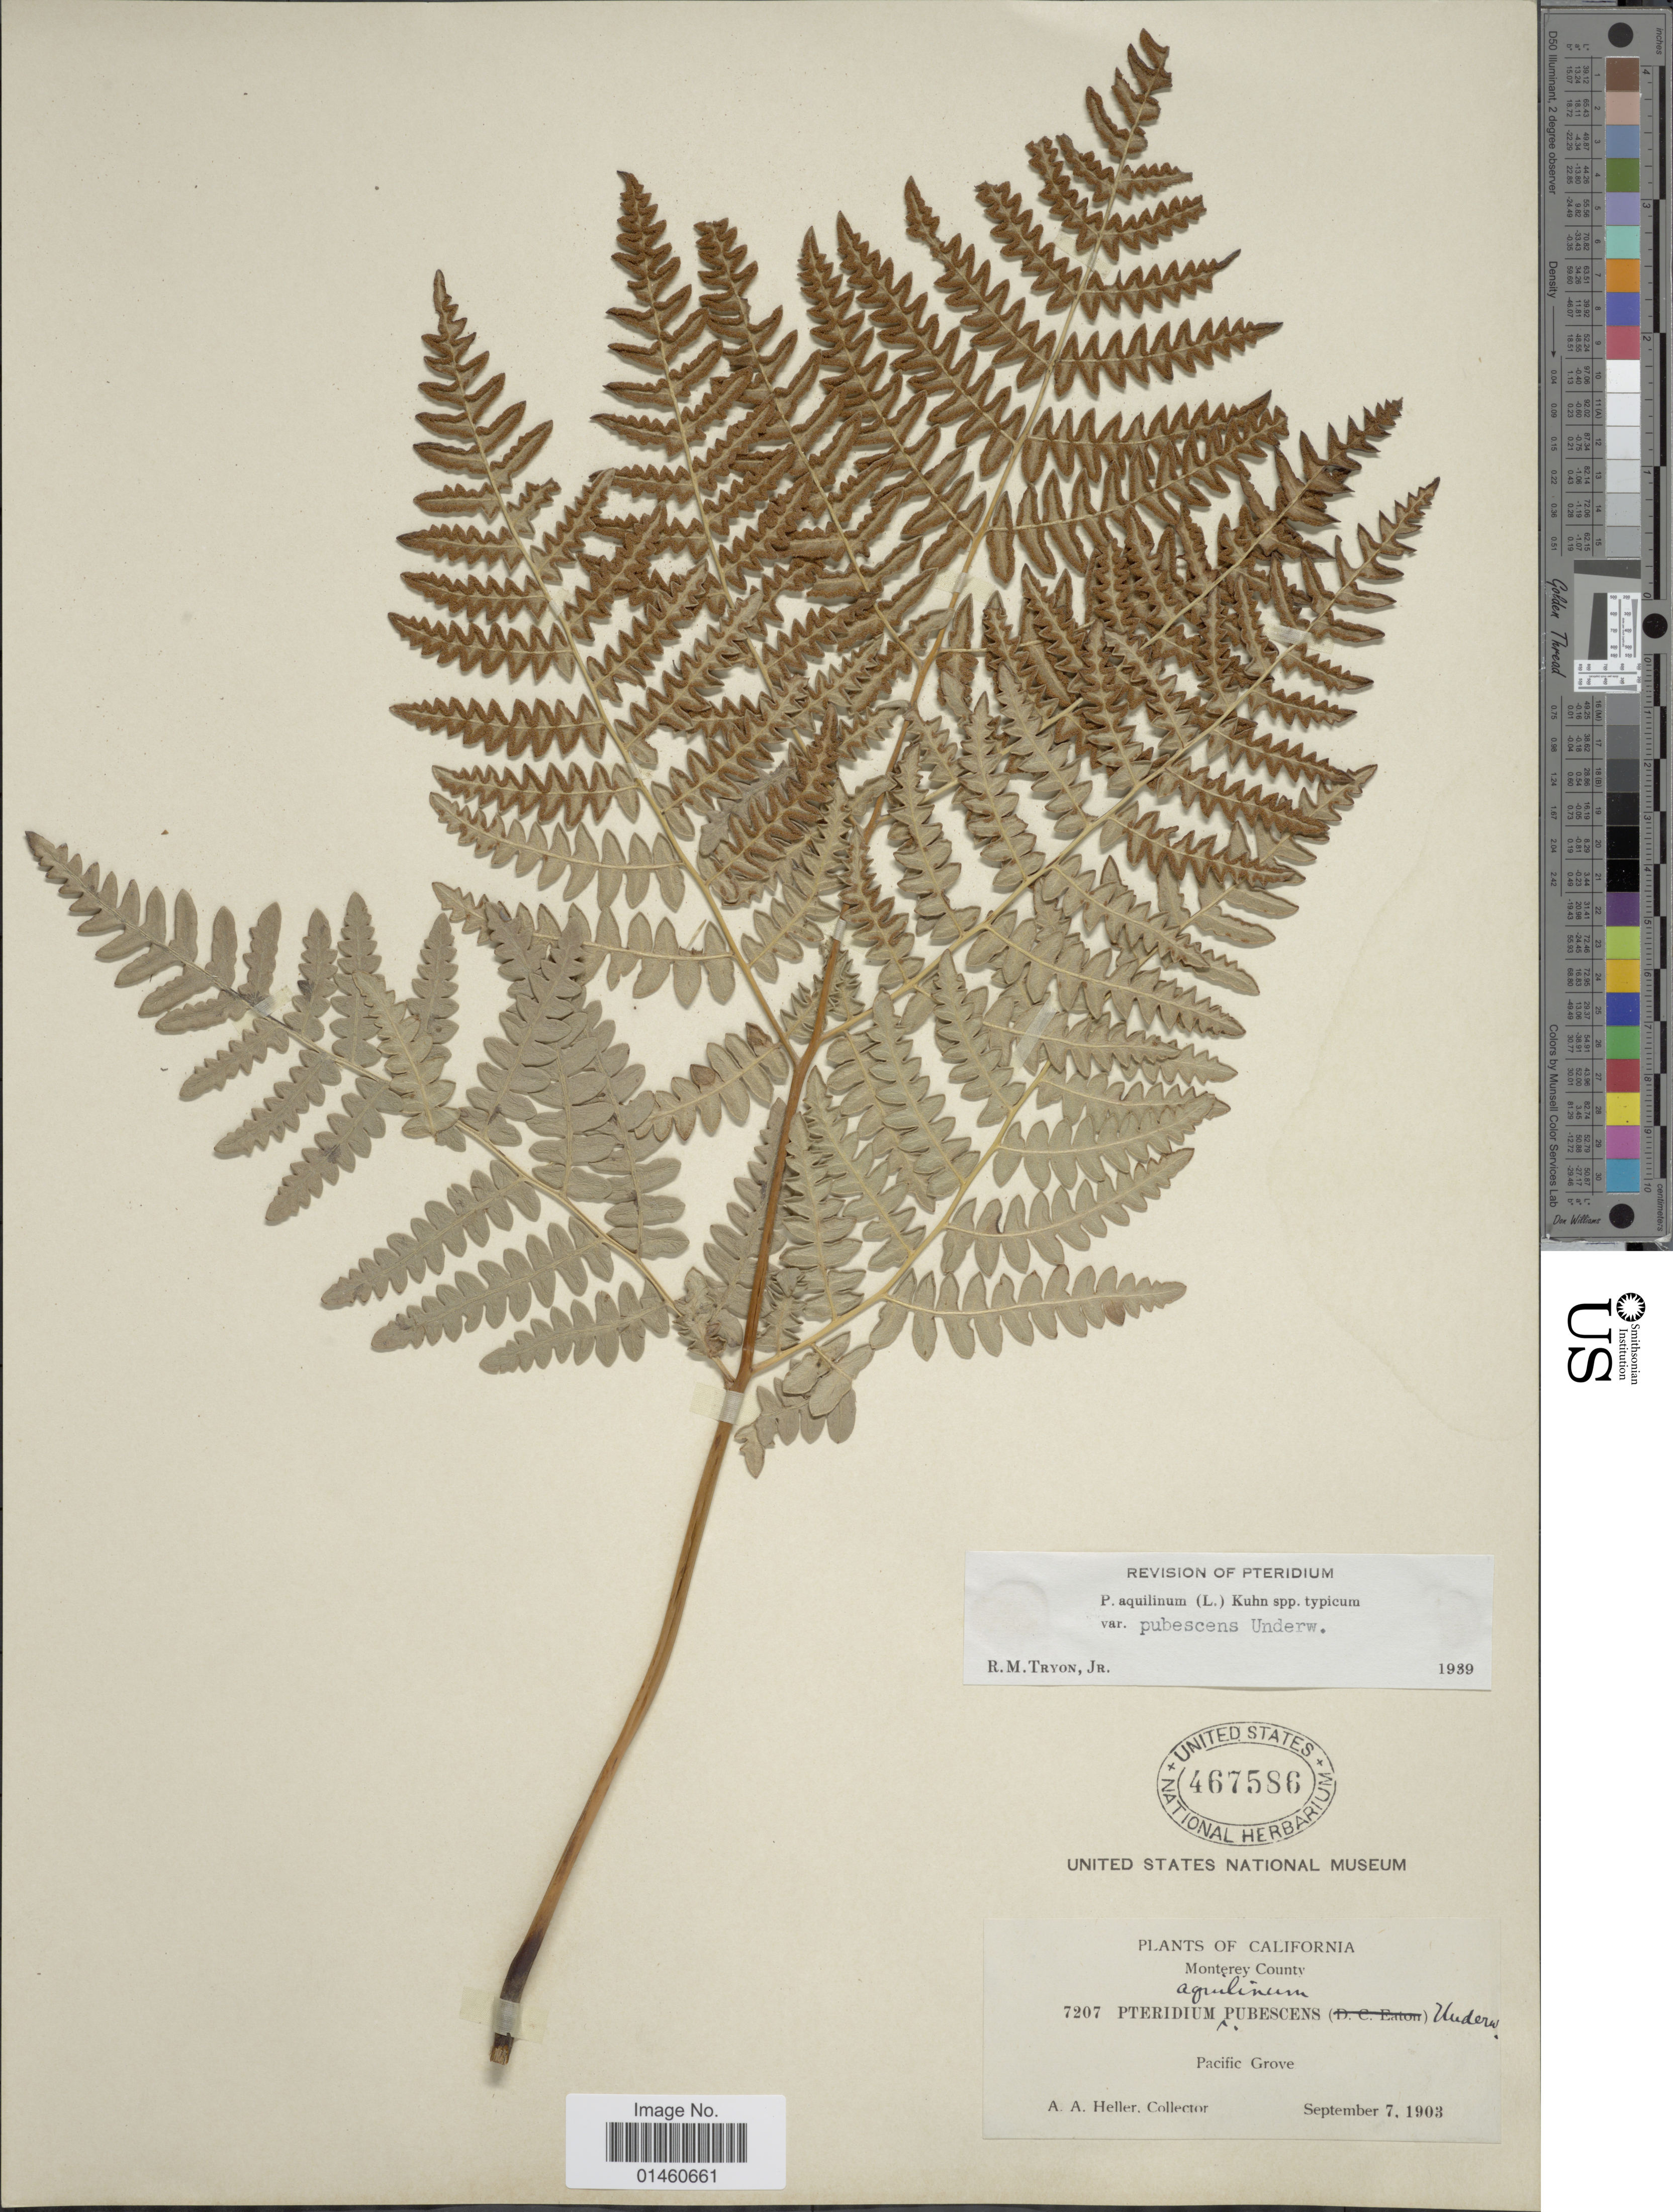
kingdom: Plantae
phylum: Tracheophyta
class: Polypodiopsida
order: Polypodiales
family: Dennstaedtiaceae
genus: Pteridium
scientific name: Pteridium pubescens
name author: (Underw.) Christenh.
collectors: A. A. Heller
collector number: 7207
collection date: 1903-09-07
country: United States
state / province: California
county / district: Monterey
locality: Monterey County, Pacific Grove.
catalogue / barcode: US 467586